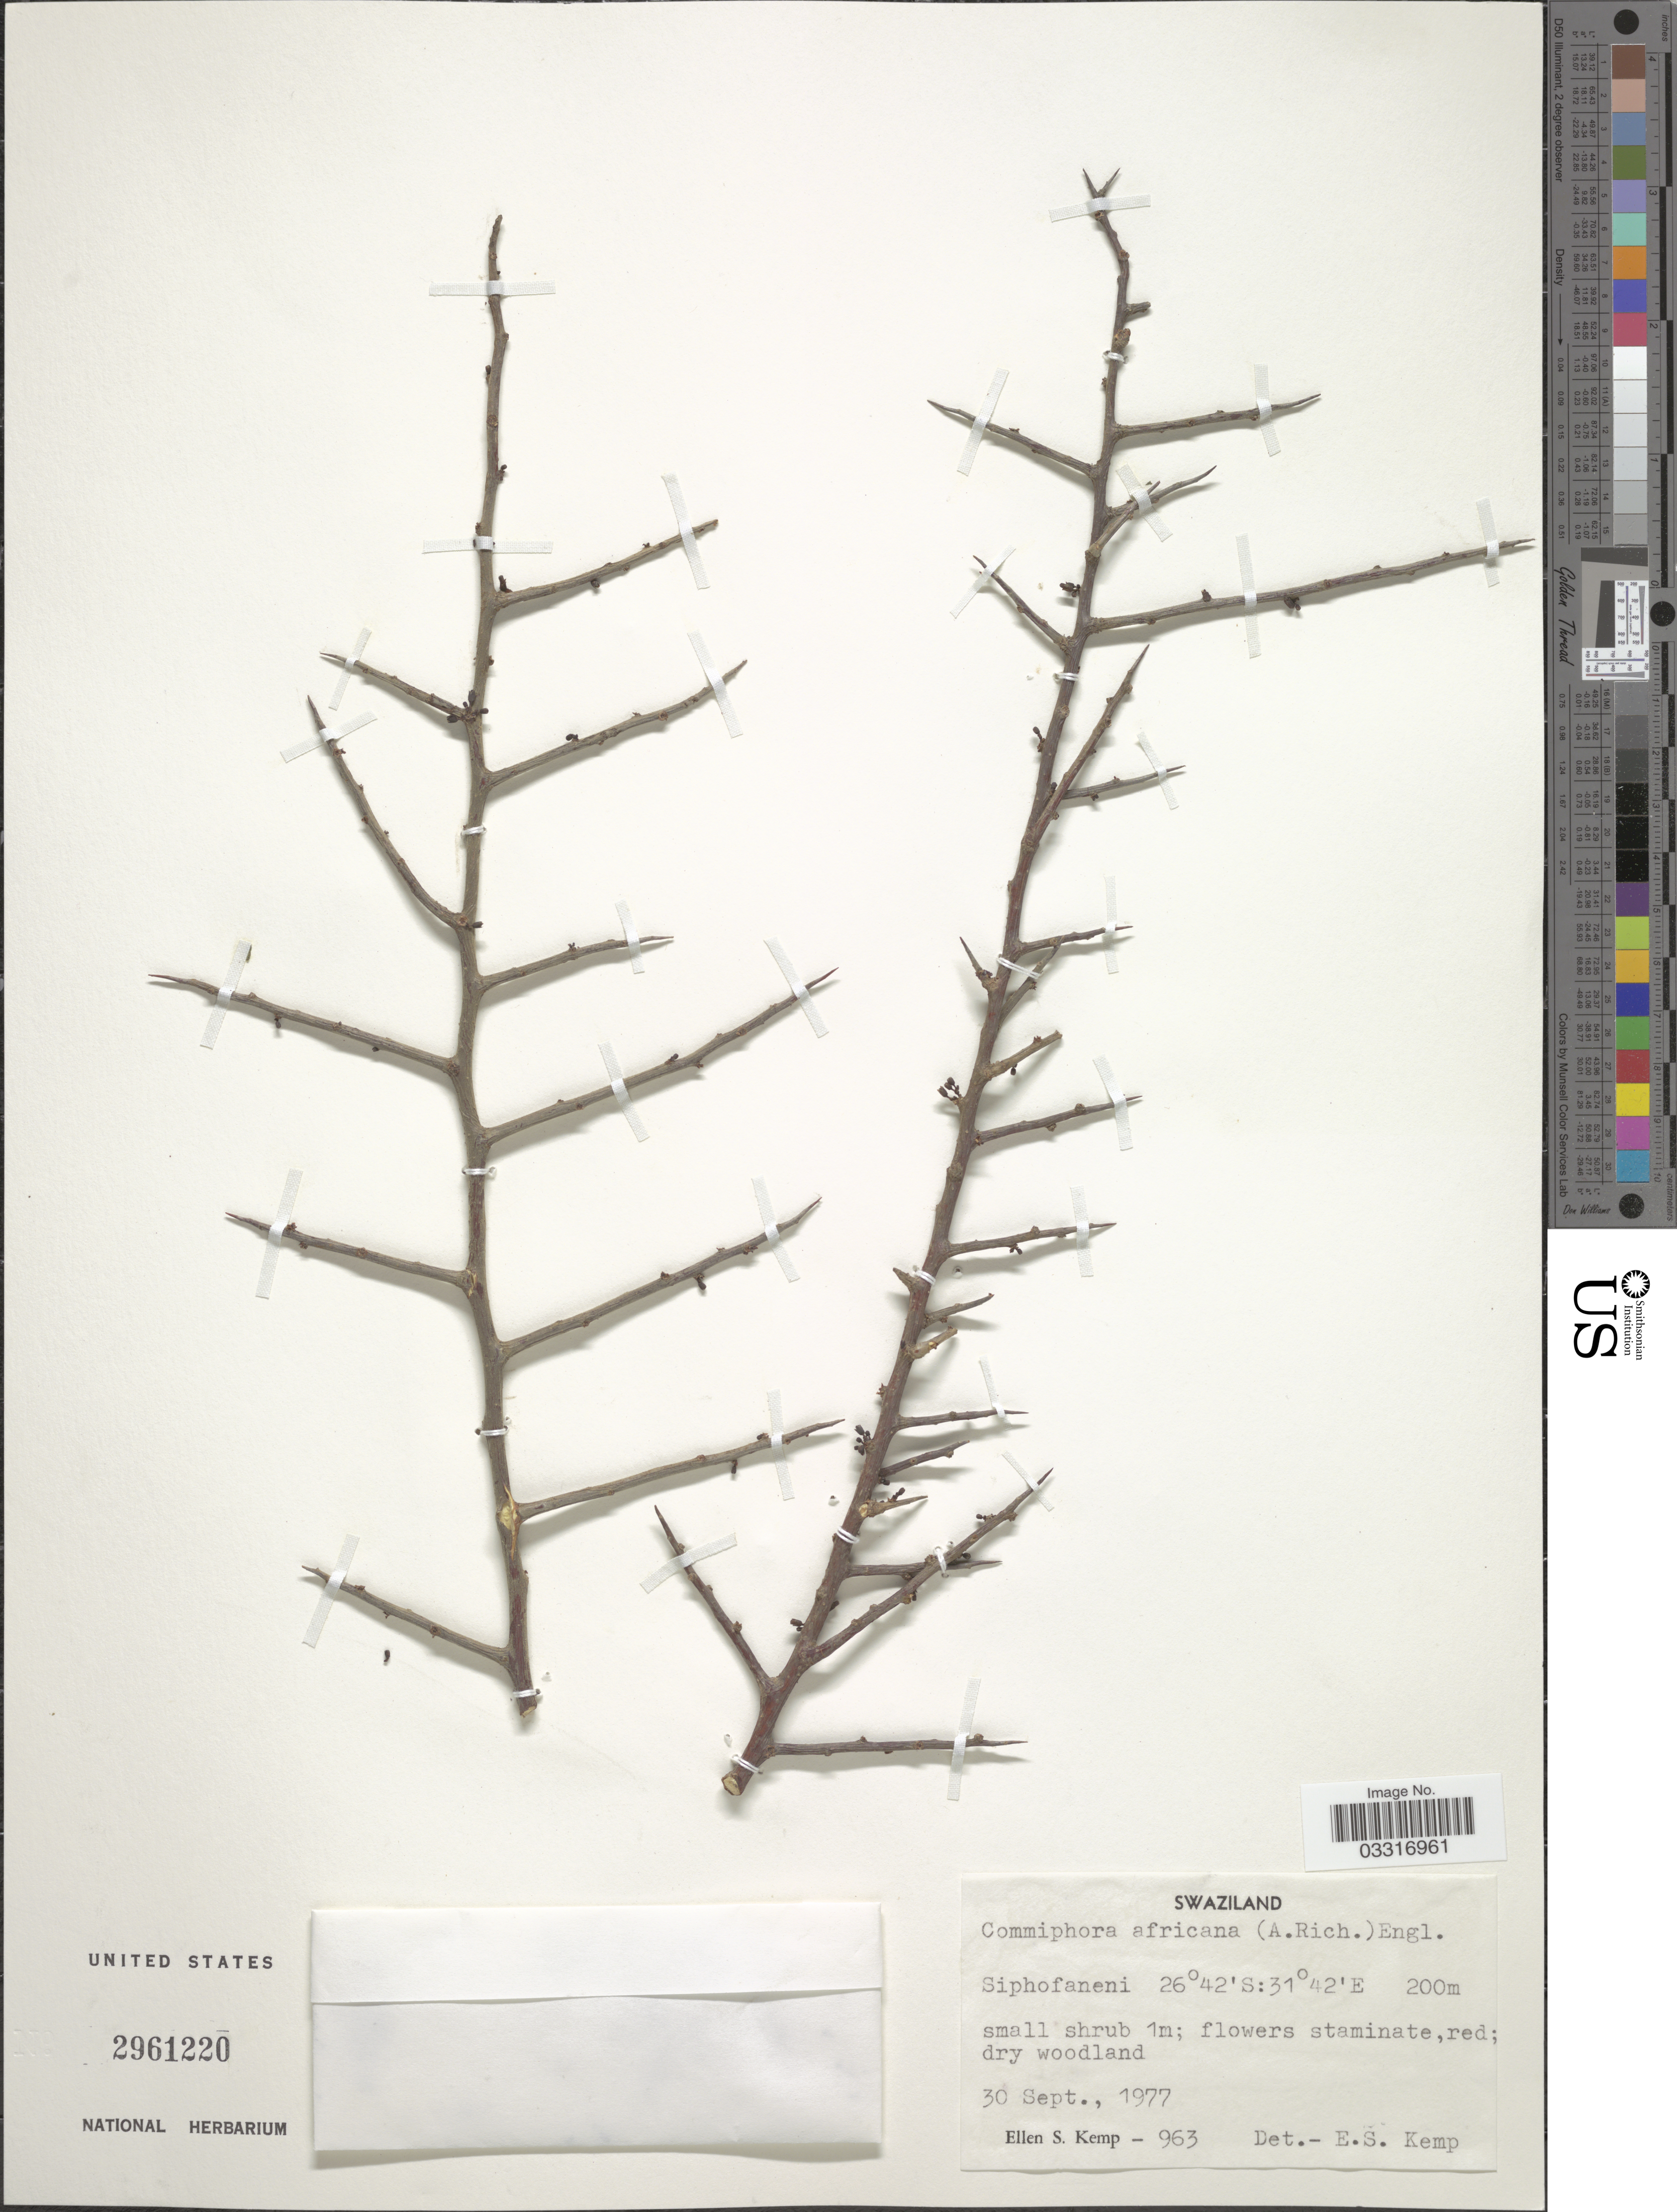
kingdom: Plantae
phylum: Tracheophyta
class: Magnoliopsida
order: Sapindales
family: Burseraceae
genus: Commiphora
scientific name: Commiphora africana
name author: (A. Rich.) Engl.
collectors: E. S. Kemp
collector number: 963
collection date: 1977-09-30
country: Eswatini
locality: Siphofaneni.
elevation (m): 200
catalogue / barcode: US 2961220